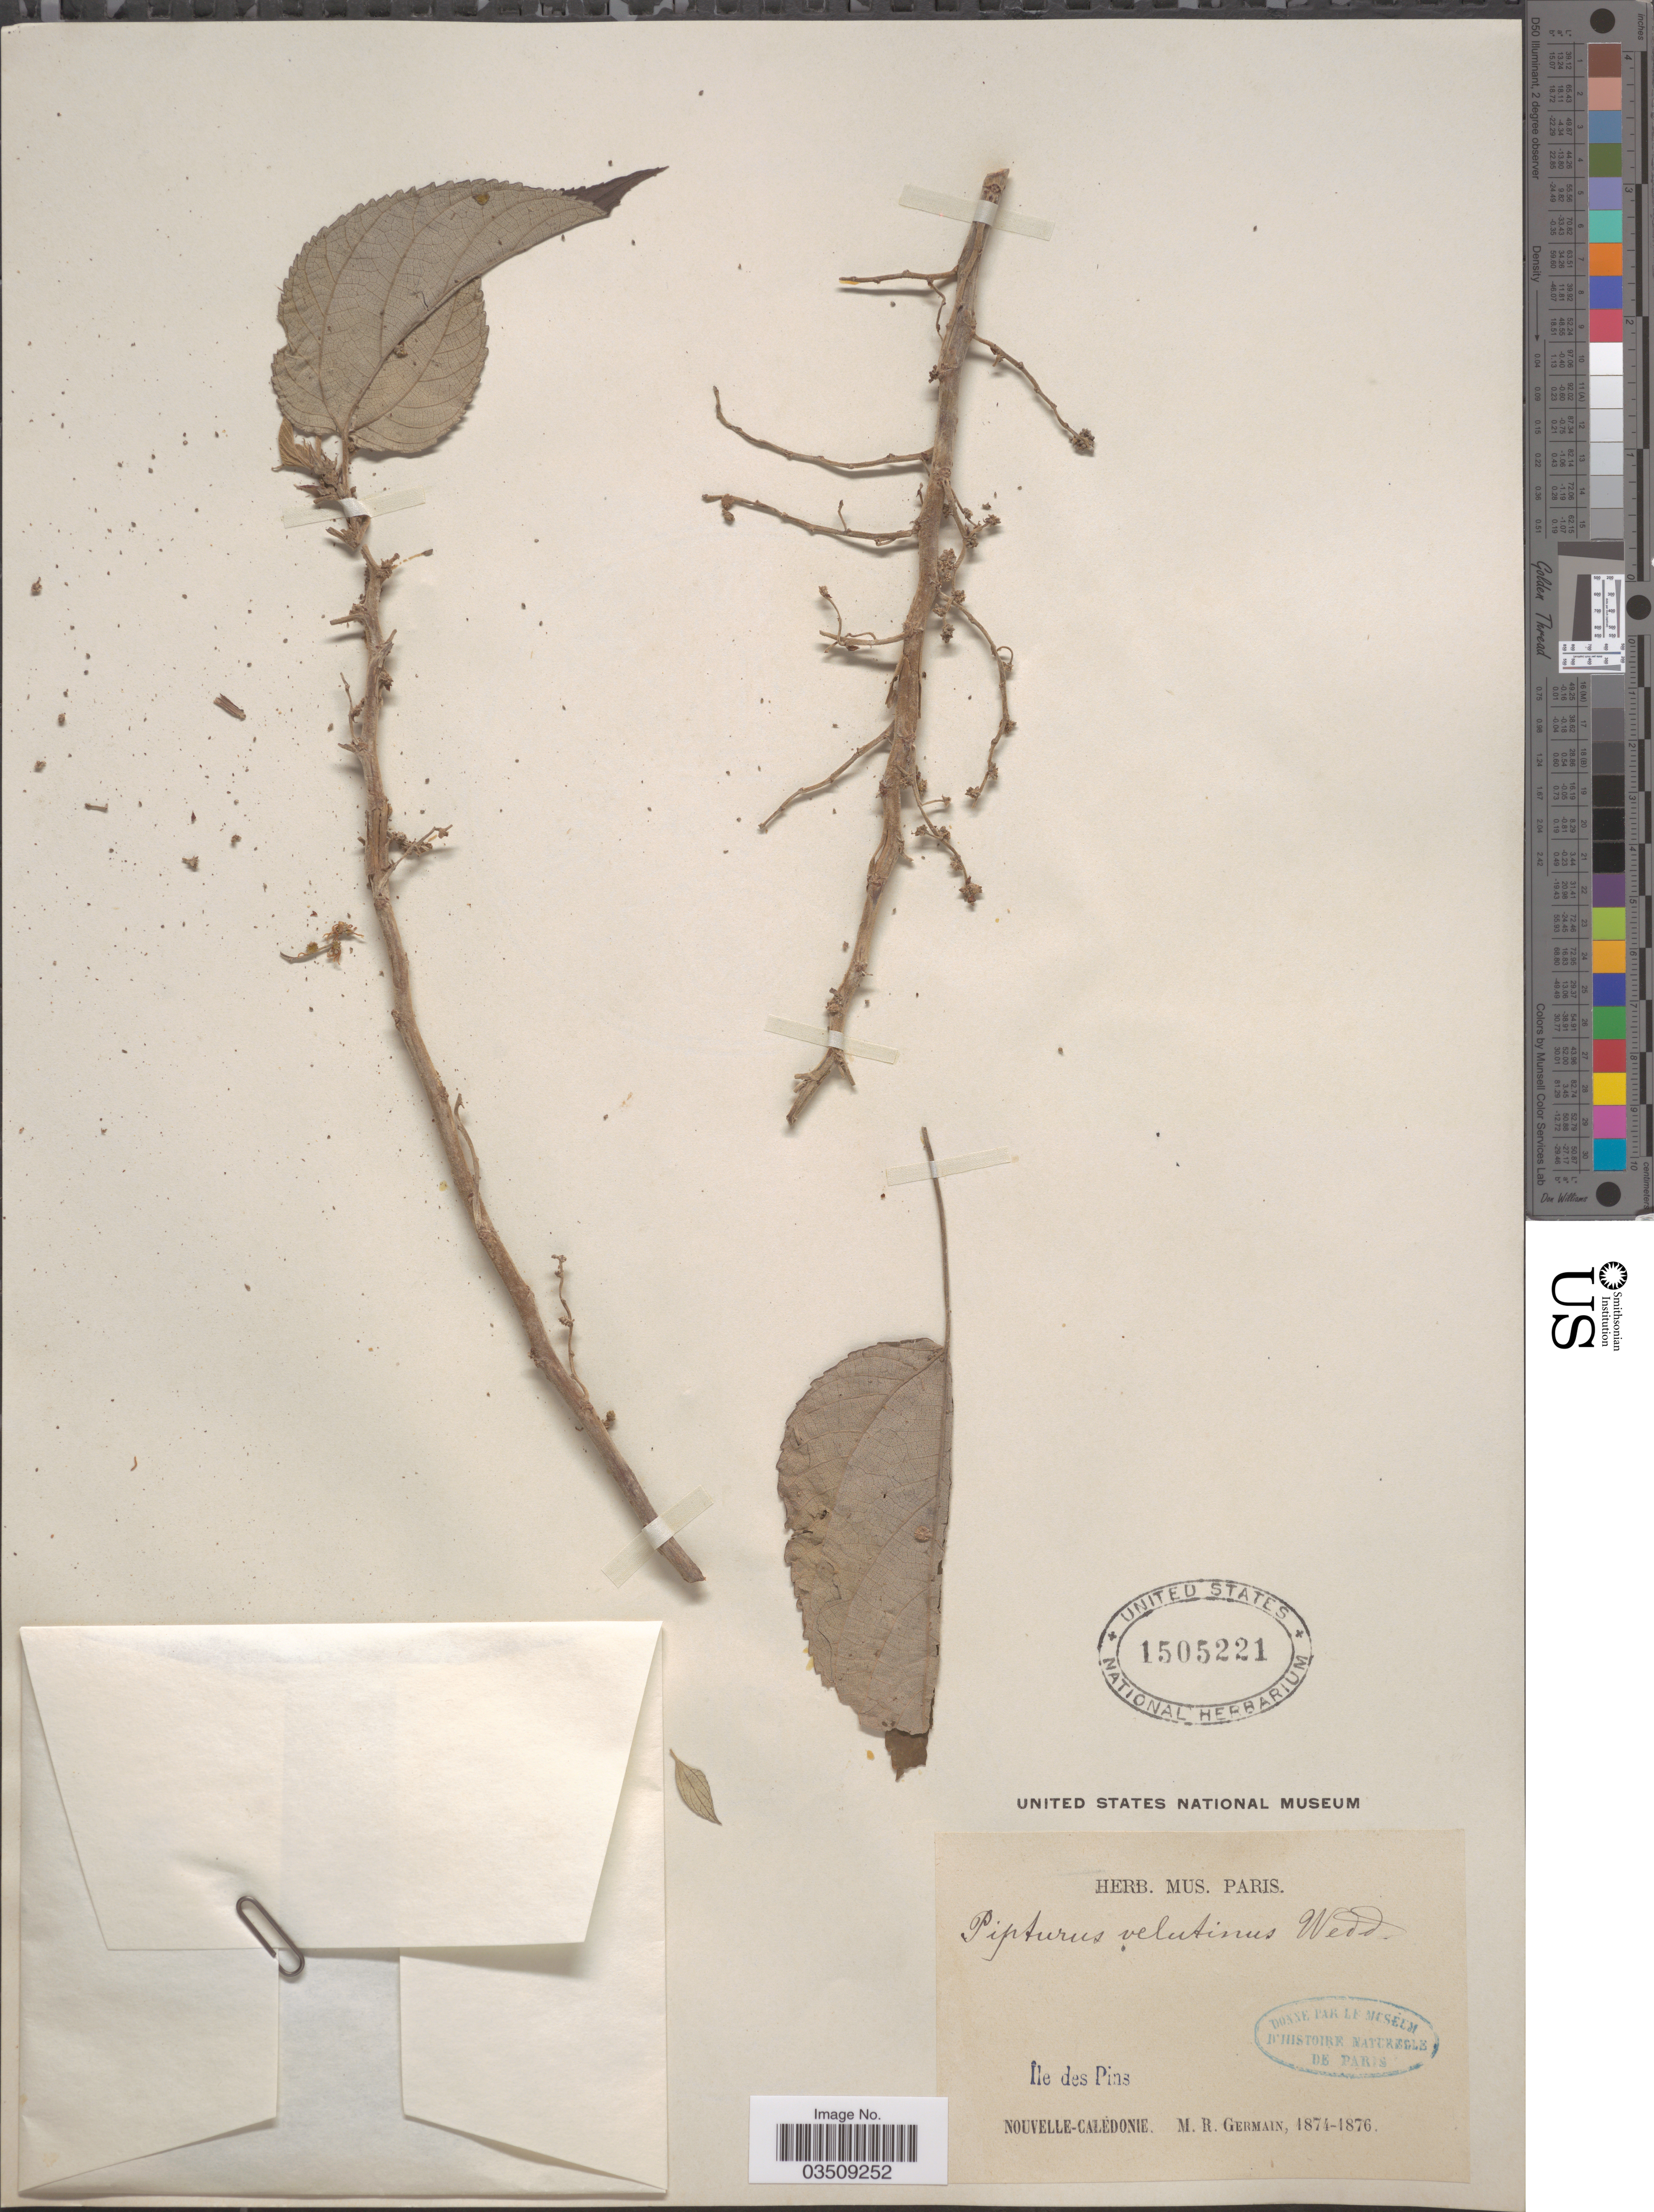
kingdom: Plantae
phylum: Tracheophyta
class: Magnoliopsida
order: Rosales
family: Urticaceae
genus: Pipturus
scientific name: Pipturus velutinus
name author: (Decne.) Wedd.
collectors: M. Germain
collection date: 1874/1876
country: New Caledonia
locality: Île des Pins. Nouvelle-Calédonie.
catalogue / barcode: US 1505221